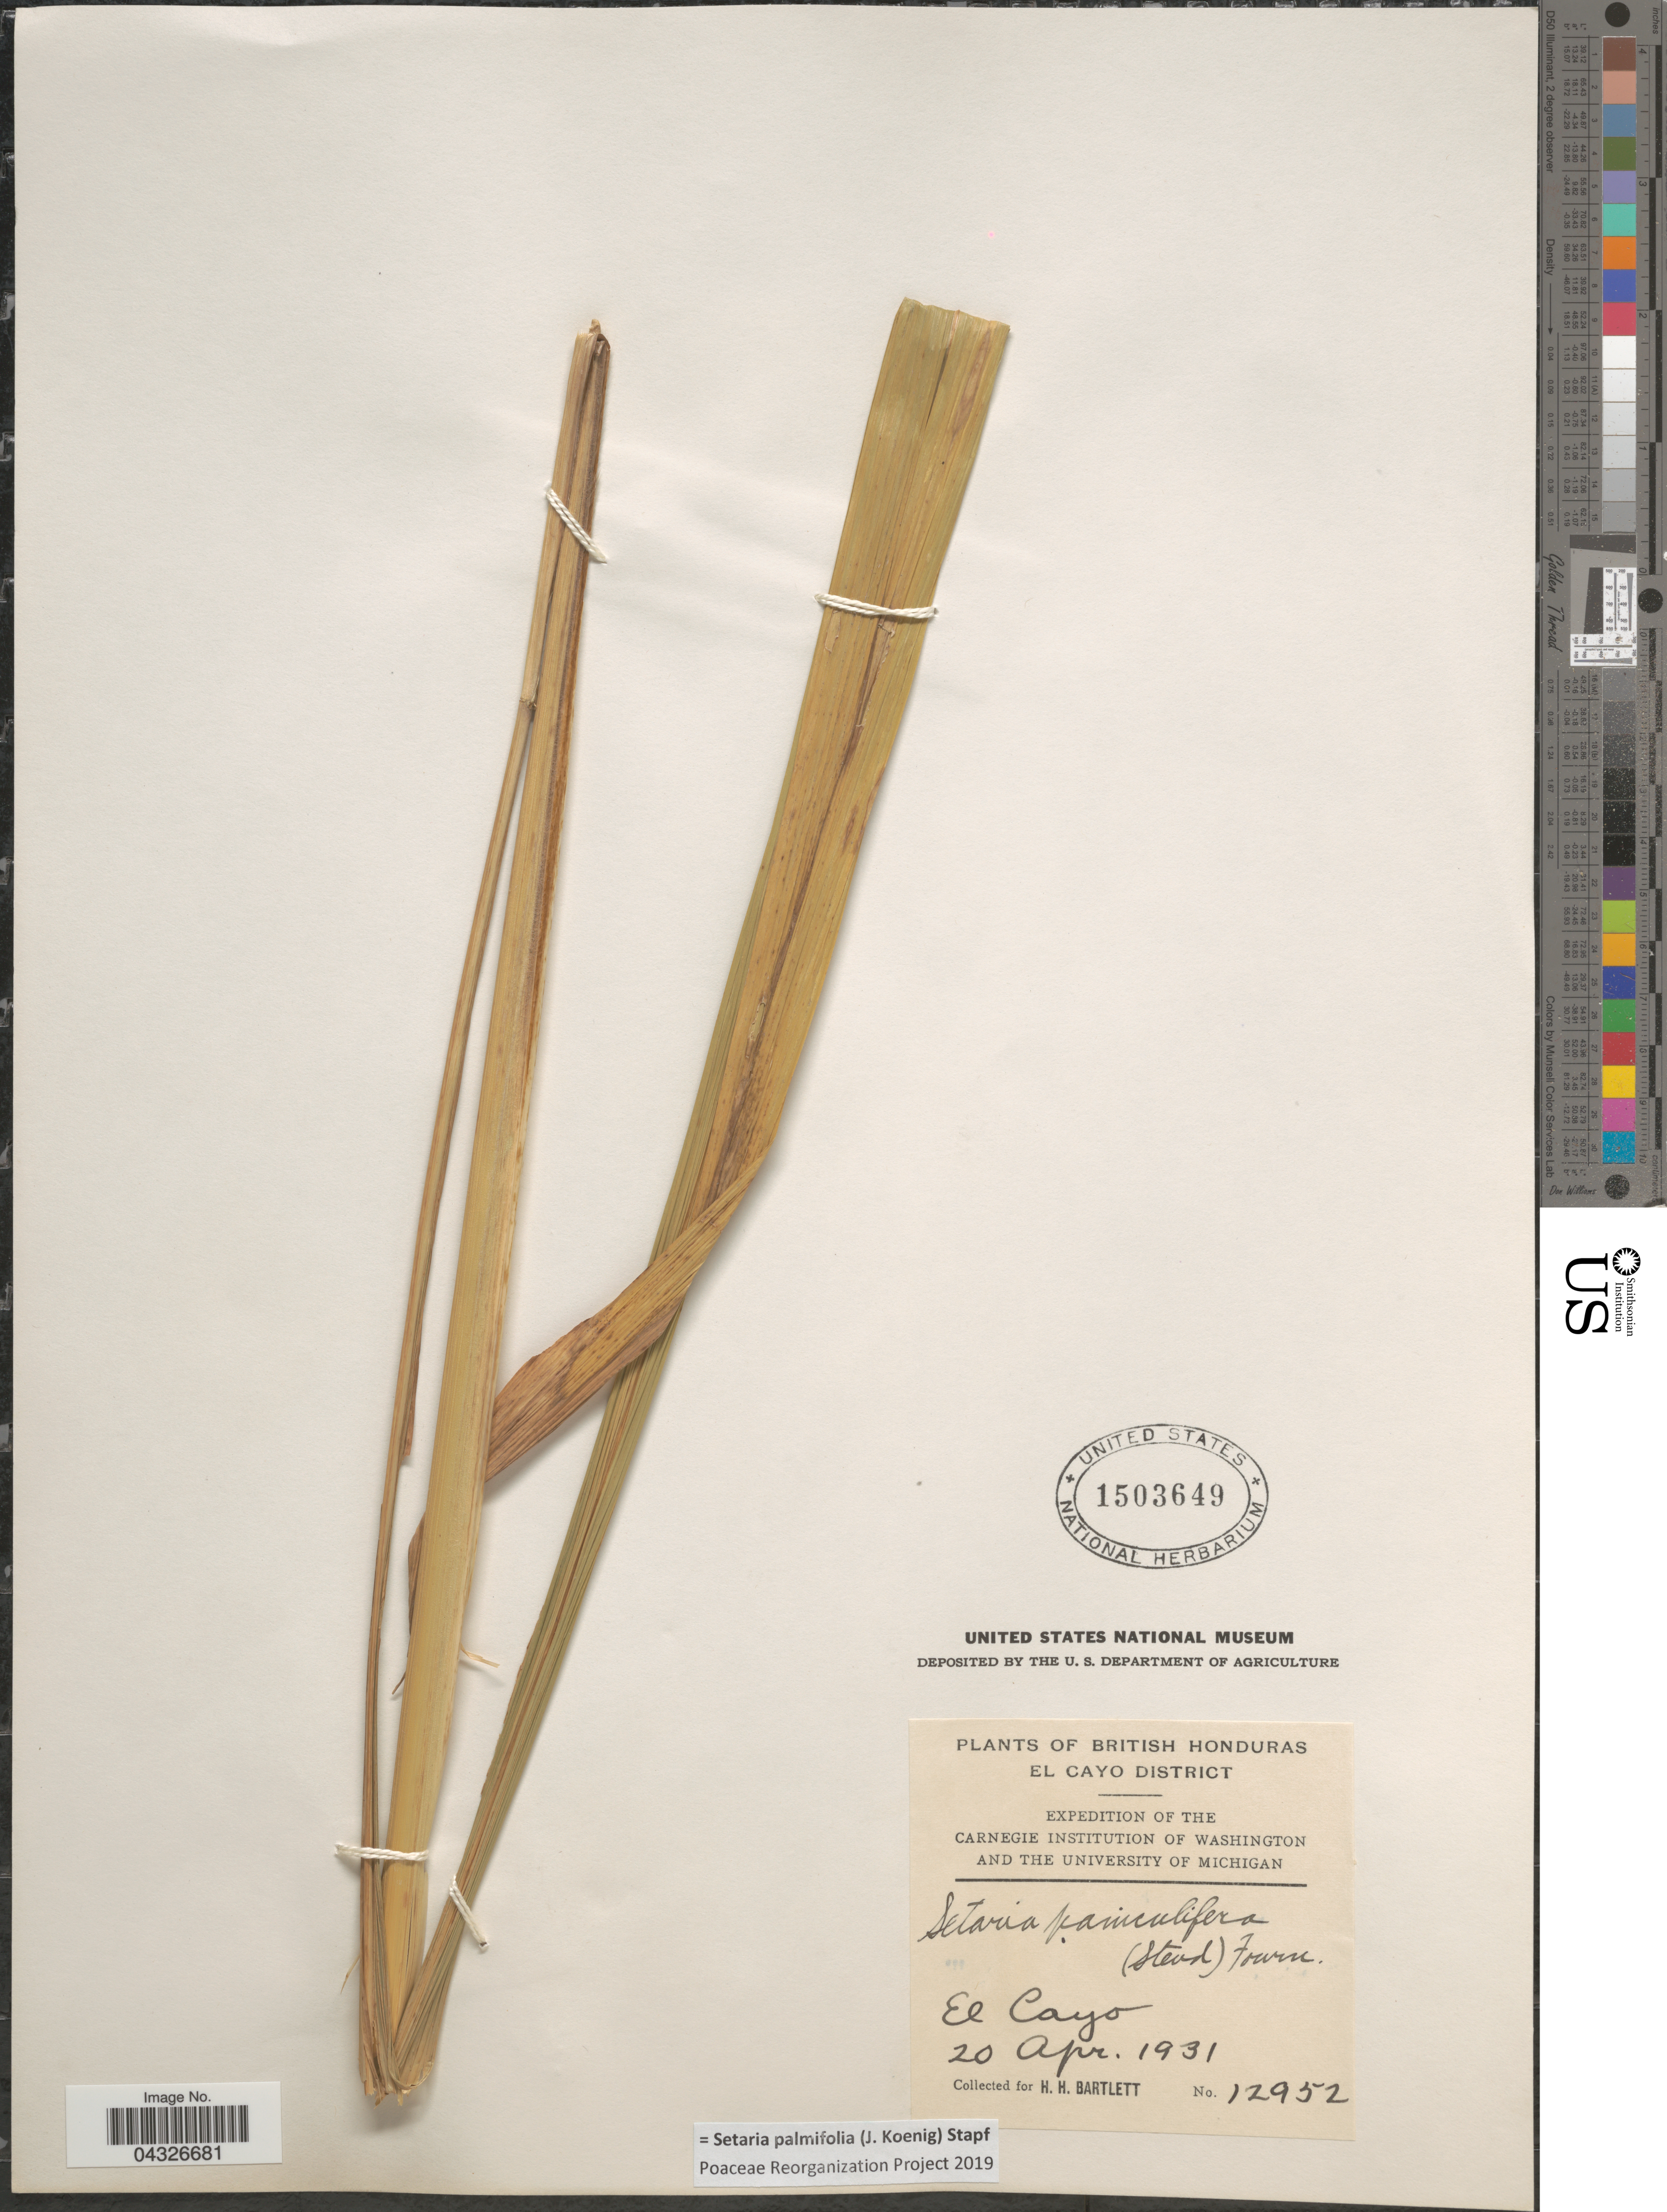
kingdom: Plantae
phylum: Tracheophyta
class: Liliopsida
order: Poales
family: Poaceae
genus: Setaria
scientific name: Setaria palmifolia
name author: (J. Koenig) Stapf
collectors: H. H. Bartlett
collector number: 12952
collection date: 1931-04-20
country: Belize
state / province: Cayo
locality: British Honduras. El Cayo District. Expedition of the Carnegie Institution of Washington and the University of Michigan. El Cayo.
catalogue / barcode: US 1503649